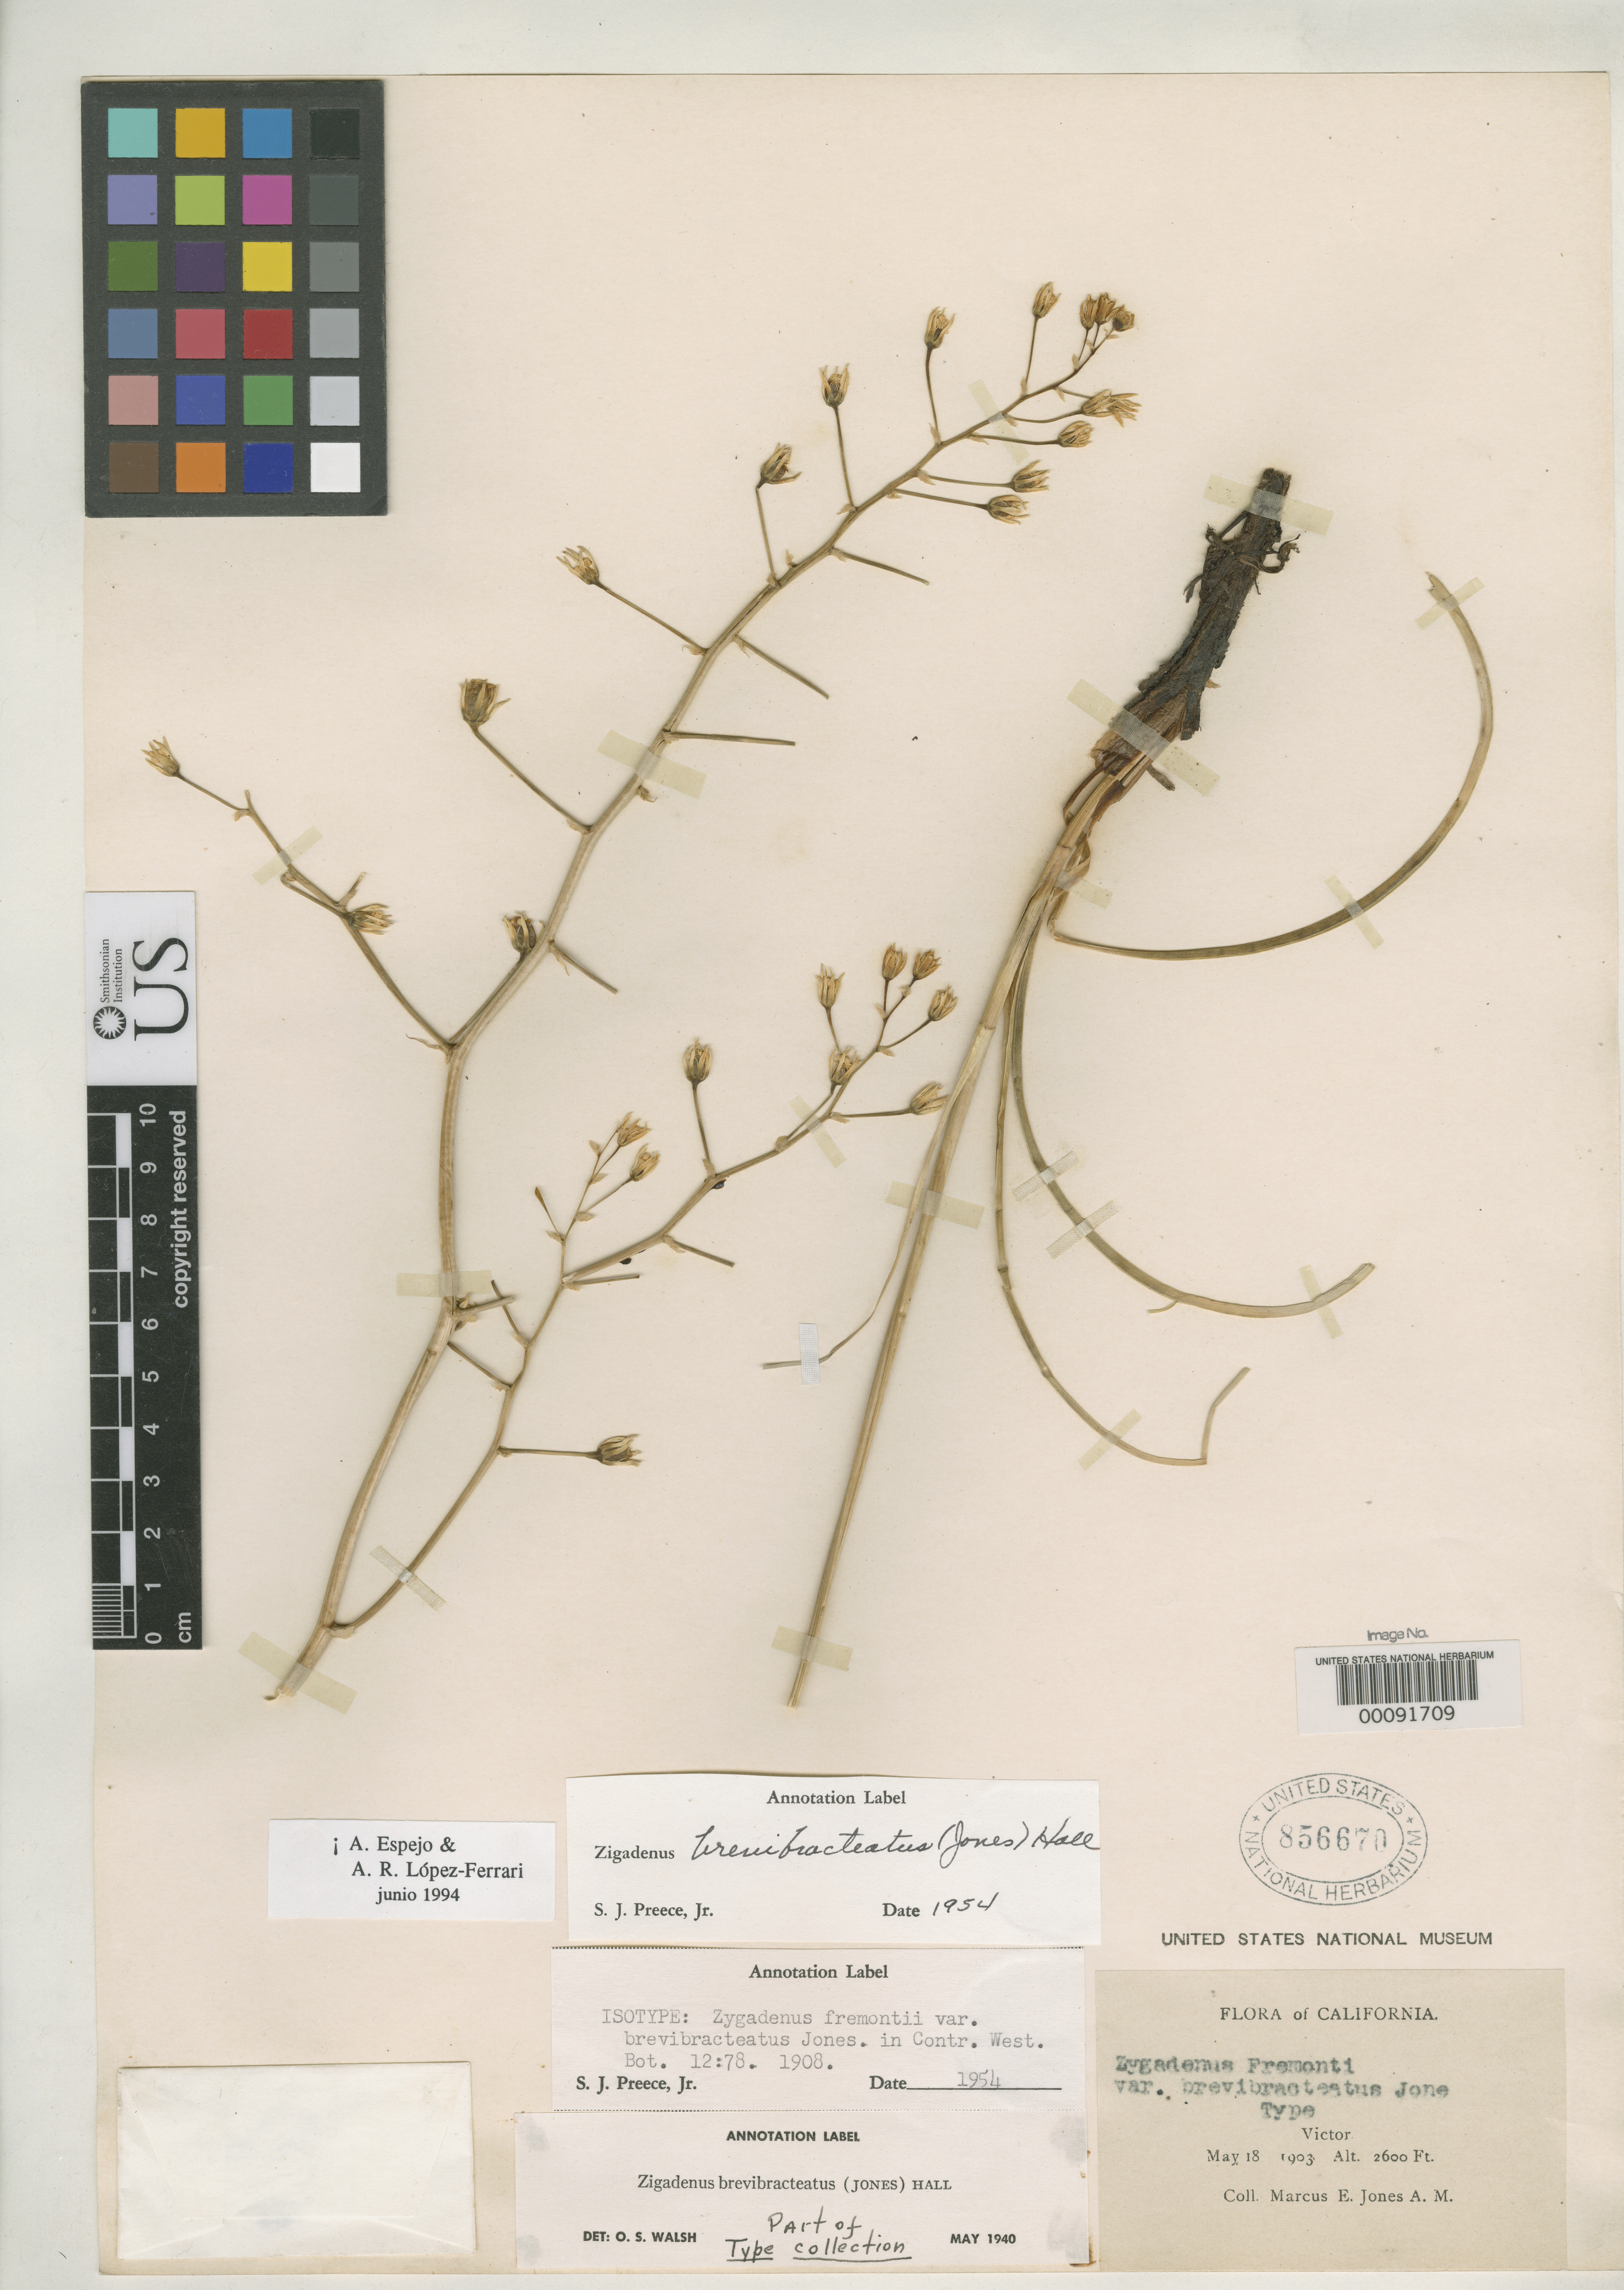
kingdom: Plantae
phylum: Tracheophyta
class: Liliopsida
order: Liliales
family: Melanthiaceae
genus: Zigadenus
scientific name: Zigadenus fremontii var. brevibracteatus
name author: M.E. Jones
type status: Isotype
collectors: M. E. Jones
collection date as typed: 18 May 1903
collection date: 1903-05-18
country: United States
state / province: California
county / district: San Bernardino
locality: At Victor, on the Mojave Desert; alt. 2900 ft.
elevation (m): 884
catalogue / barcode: US 856670